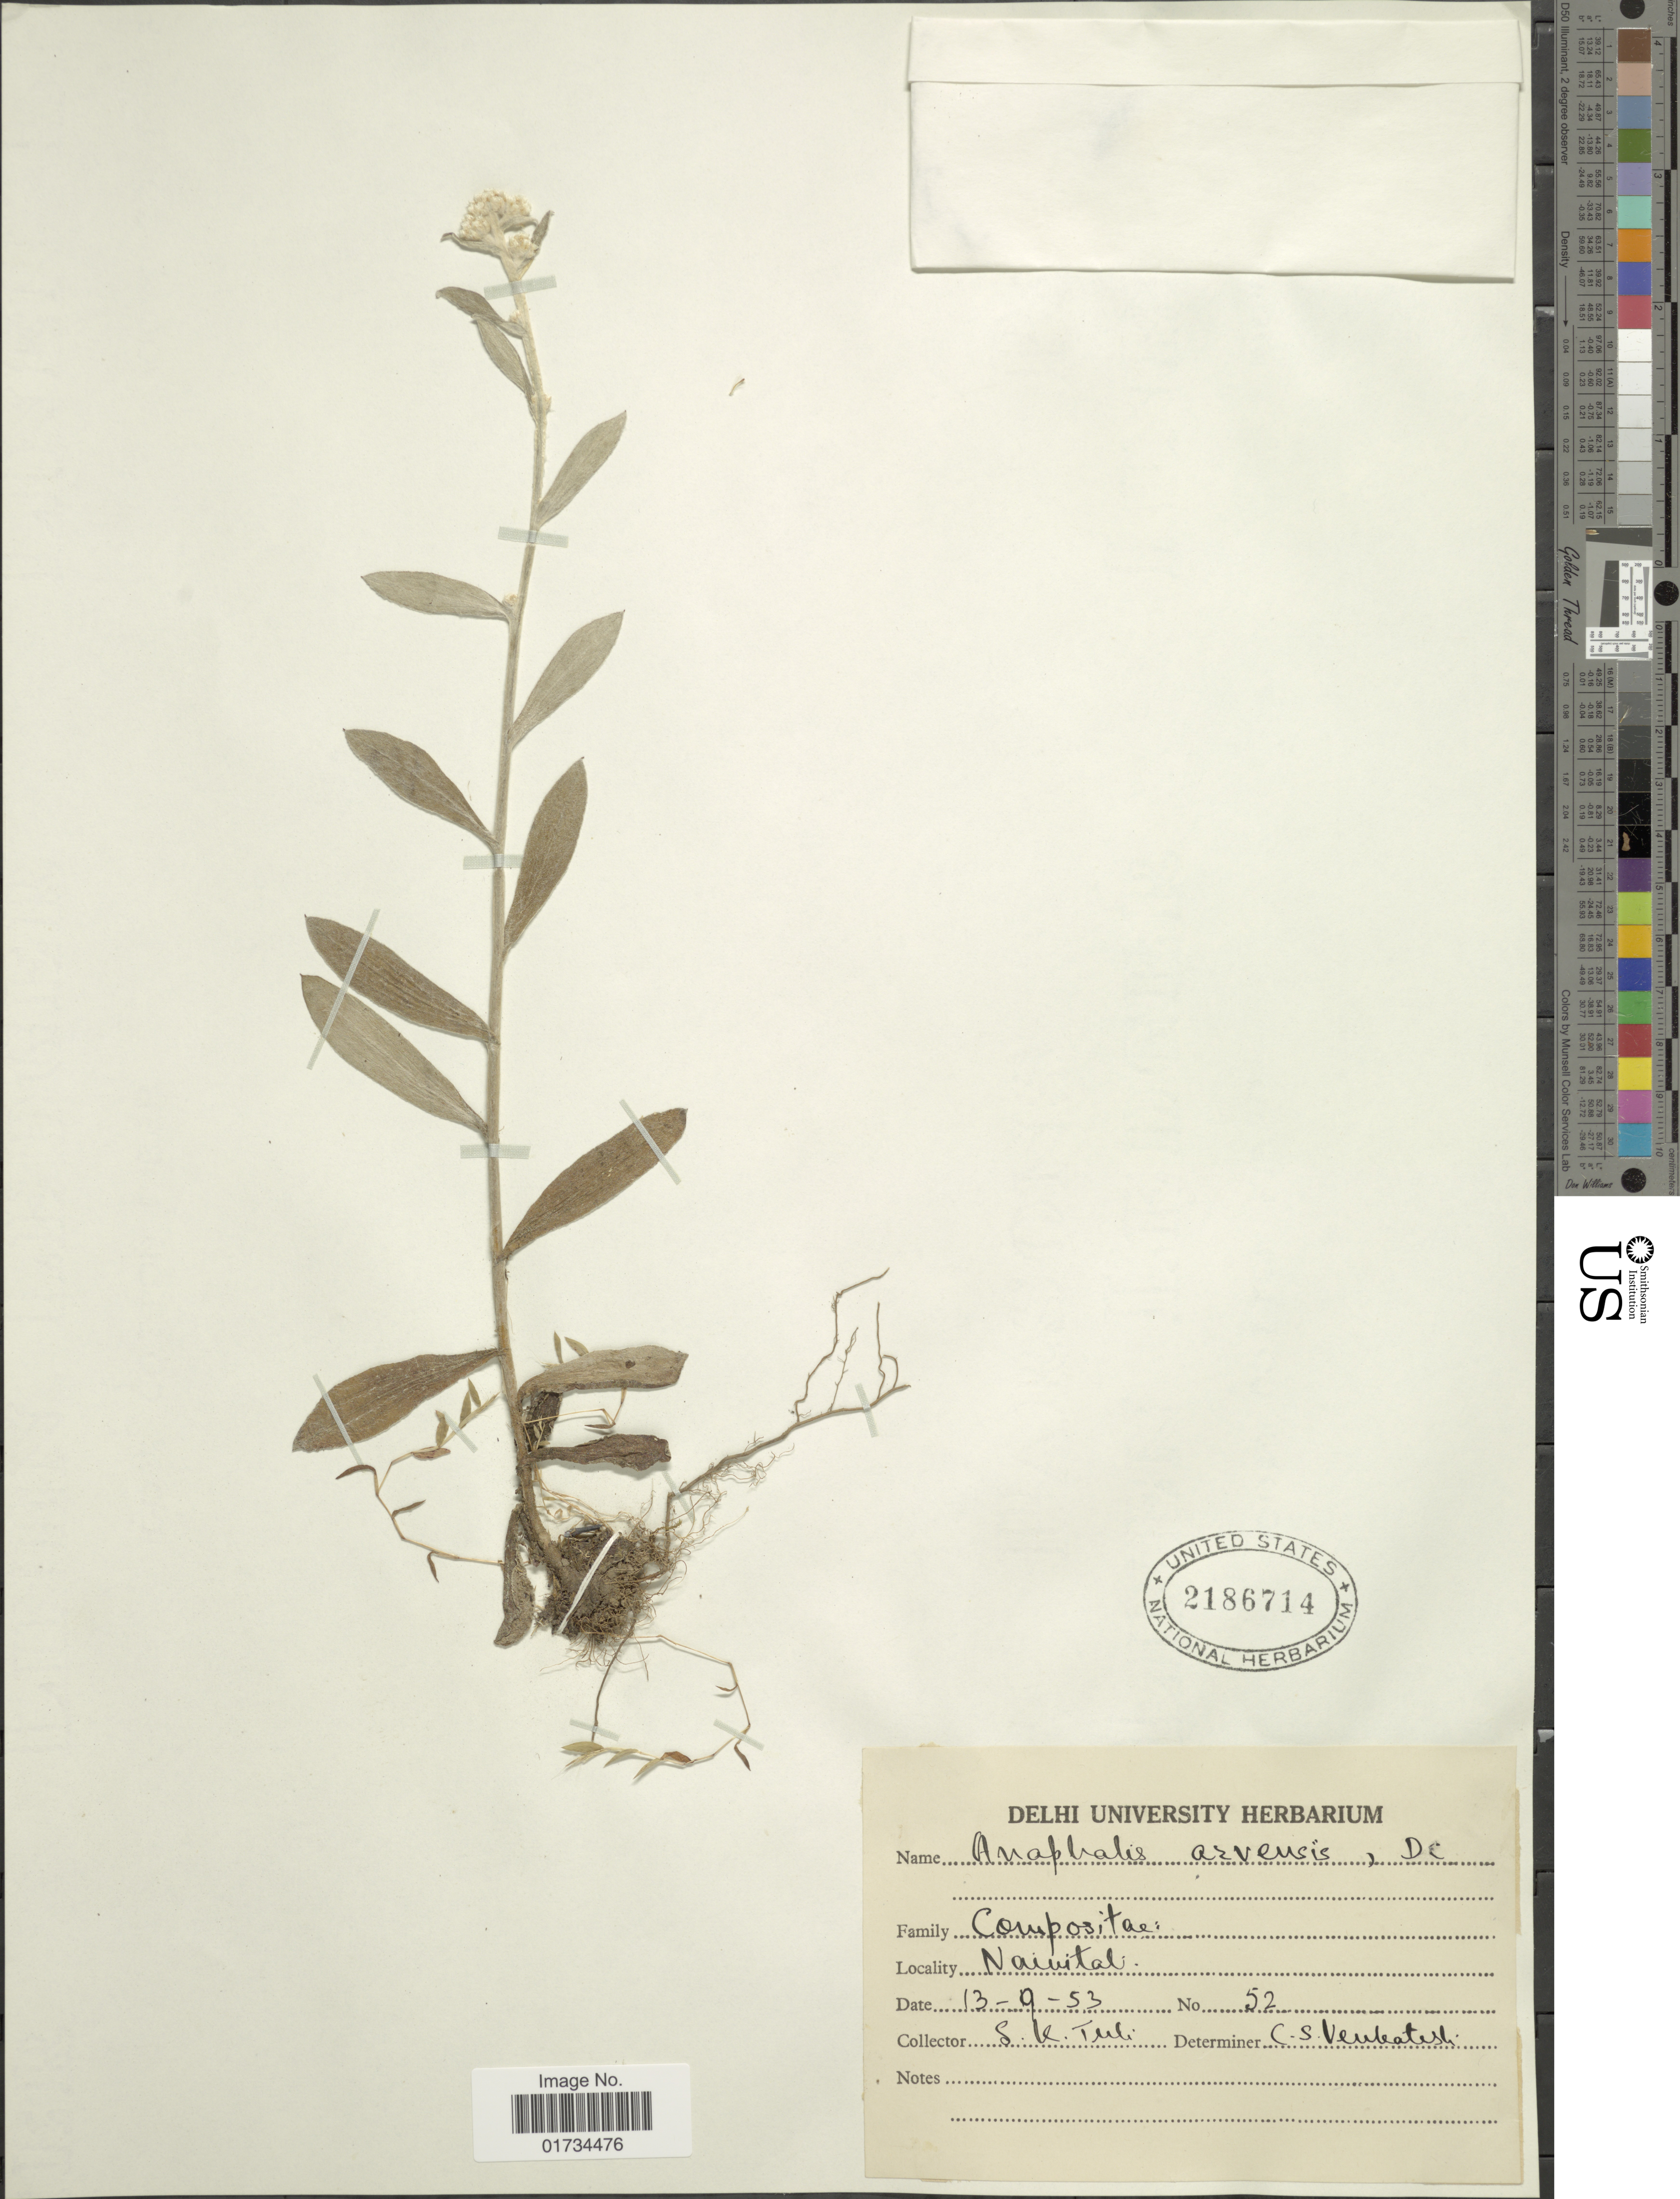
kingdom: Plantae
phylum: Tracheophyta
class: Magnoliopsida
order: Asterales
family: Asteraceae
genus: Anaphalis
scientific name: Anaphalis arvensis DC. comb ined.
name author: DC.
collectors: S. Tuli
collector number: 52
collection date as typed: Transcribed d/m/y: 13/9/53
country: India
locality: Nainital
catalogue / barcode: US 2186714